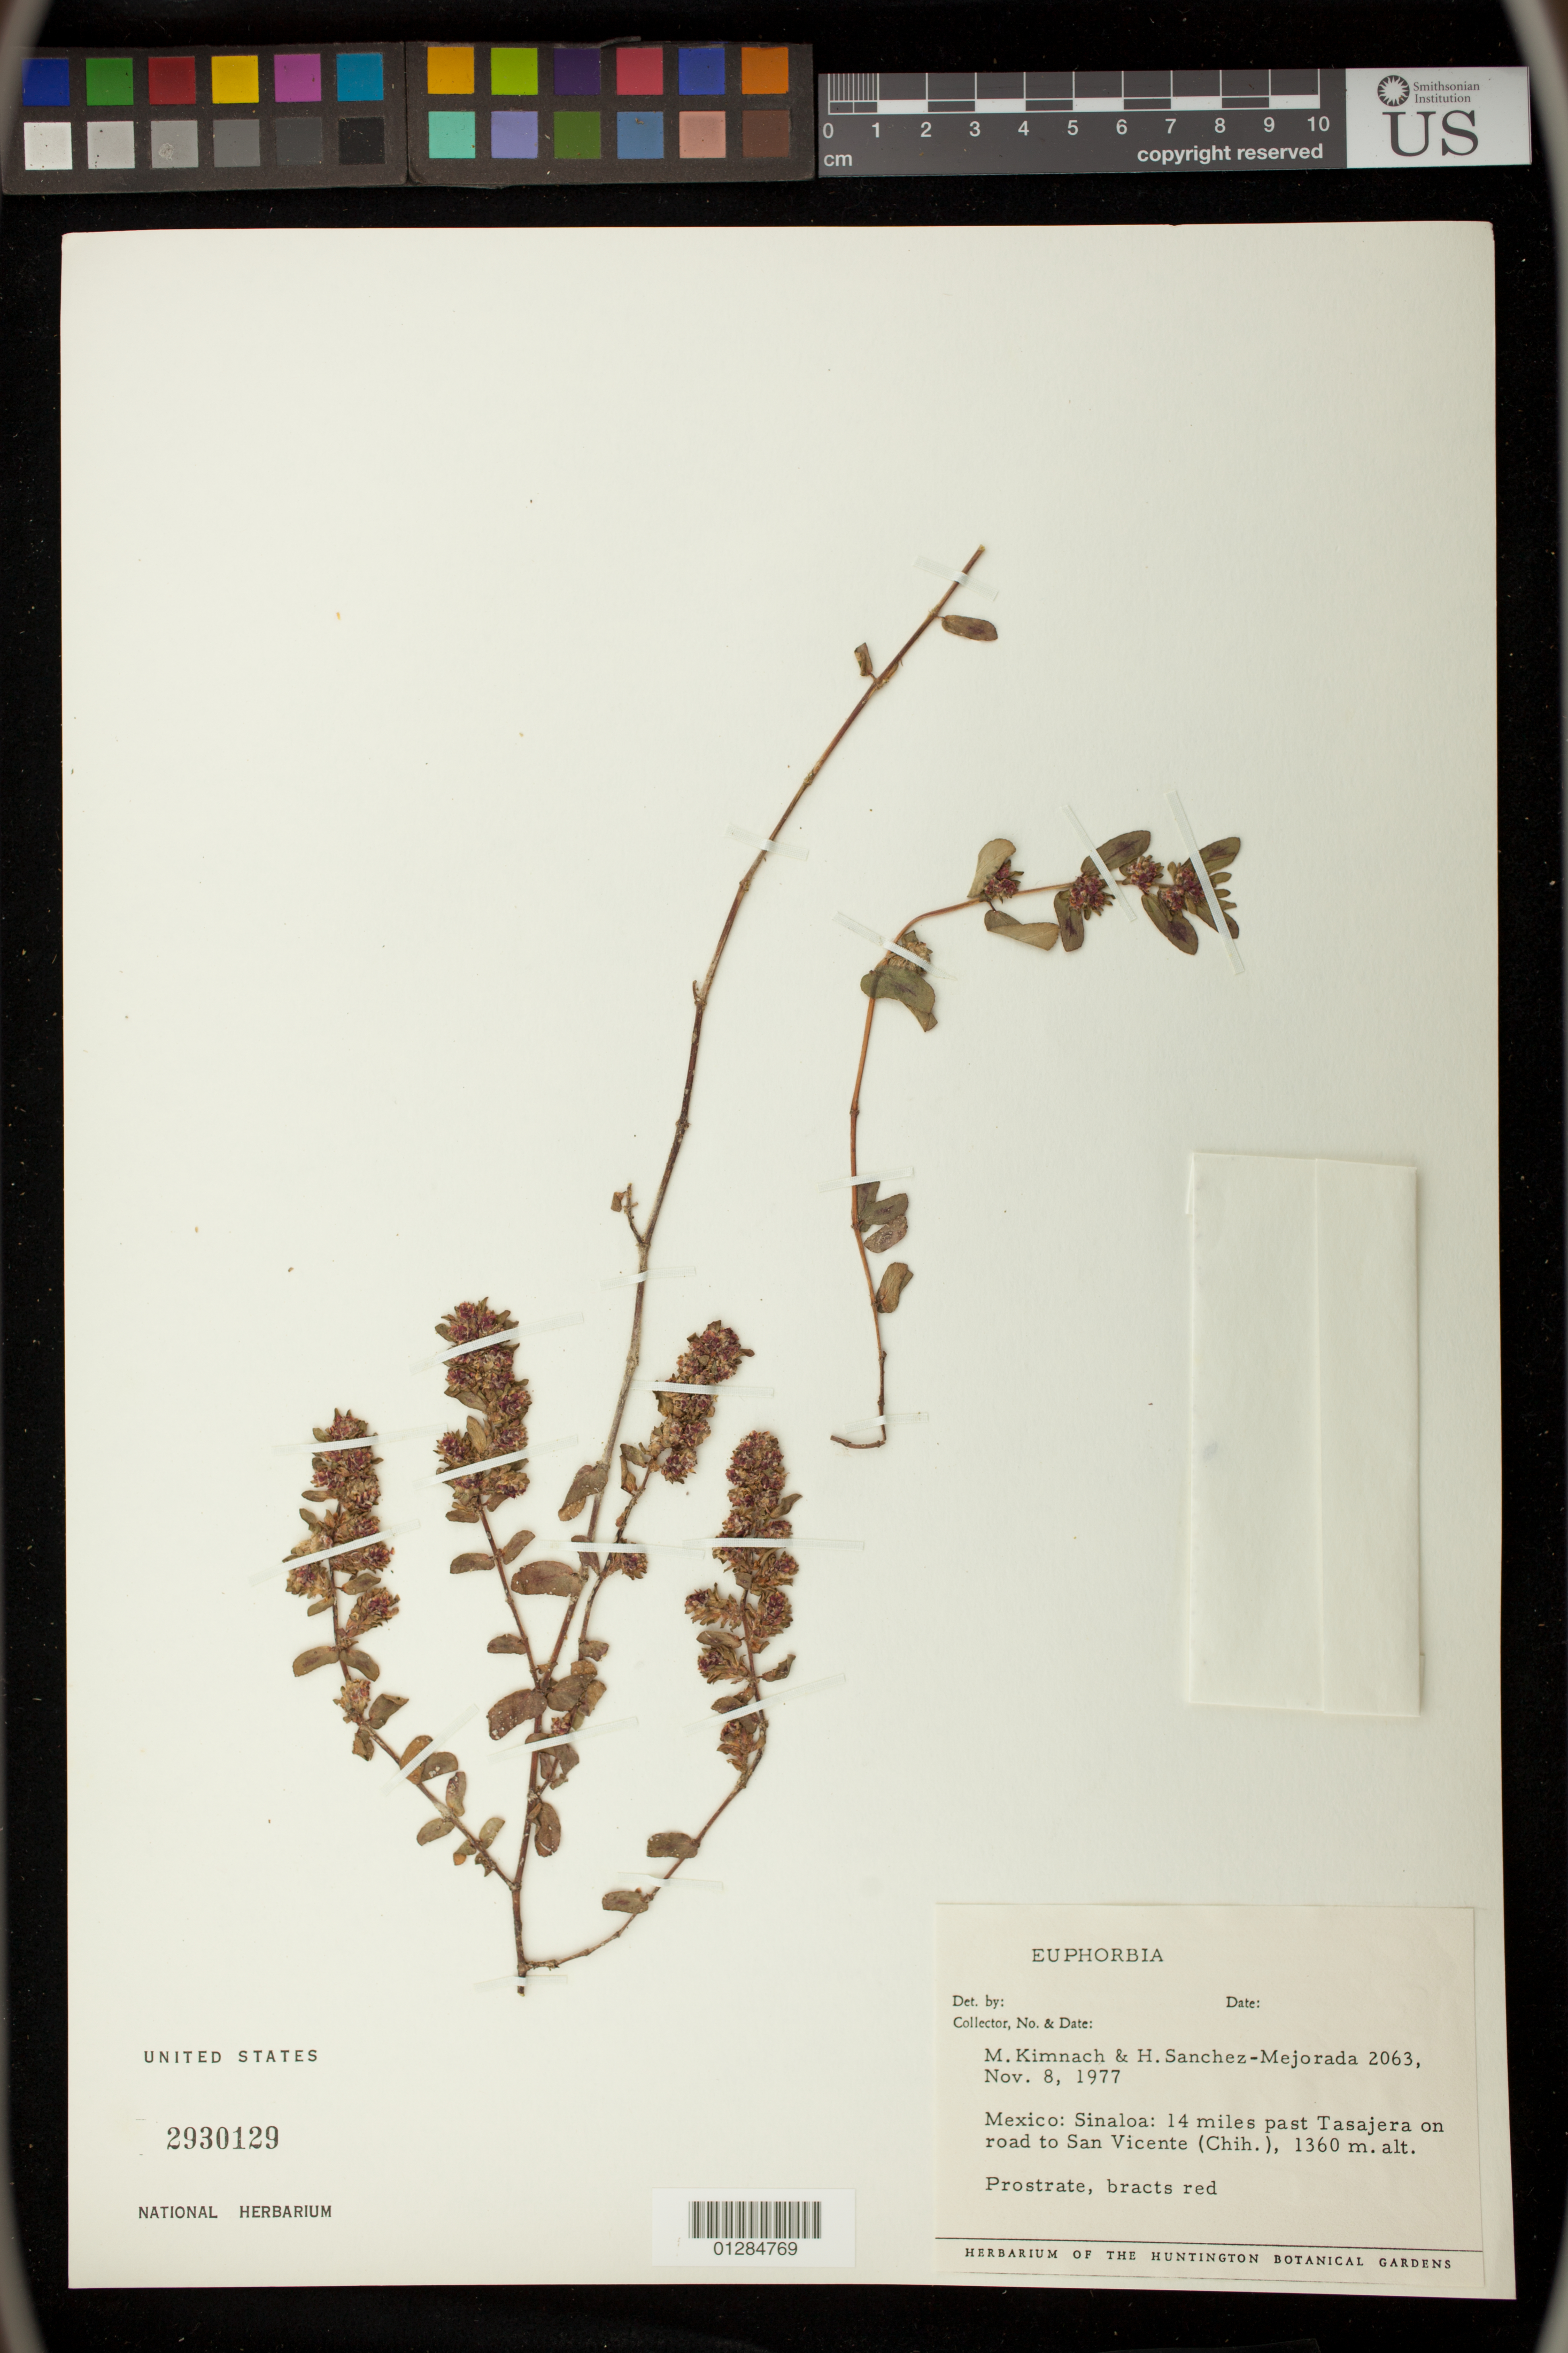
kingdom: Plantae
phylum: Tracheophyta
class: Magnoliopsida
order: Malpighiales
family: Euphorbiaceae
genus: Euphorbia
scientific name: Euphorbia sp.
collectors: M. W. Kimnach & H. Sánchez-Mejorada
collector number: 2063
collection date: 1977-11-08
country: Mexico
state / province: Sinaloa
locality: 14 miles past Tasajera on road to San Vicente (Chih.)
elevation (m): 1360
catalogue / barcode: US 2930129